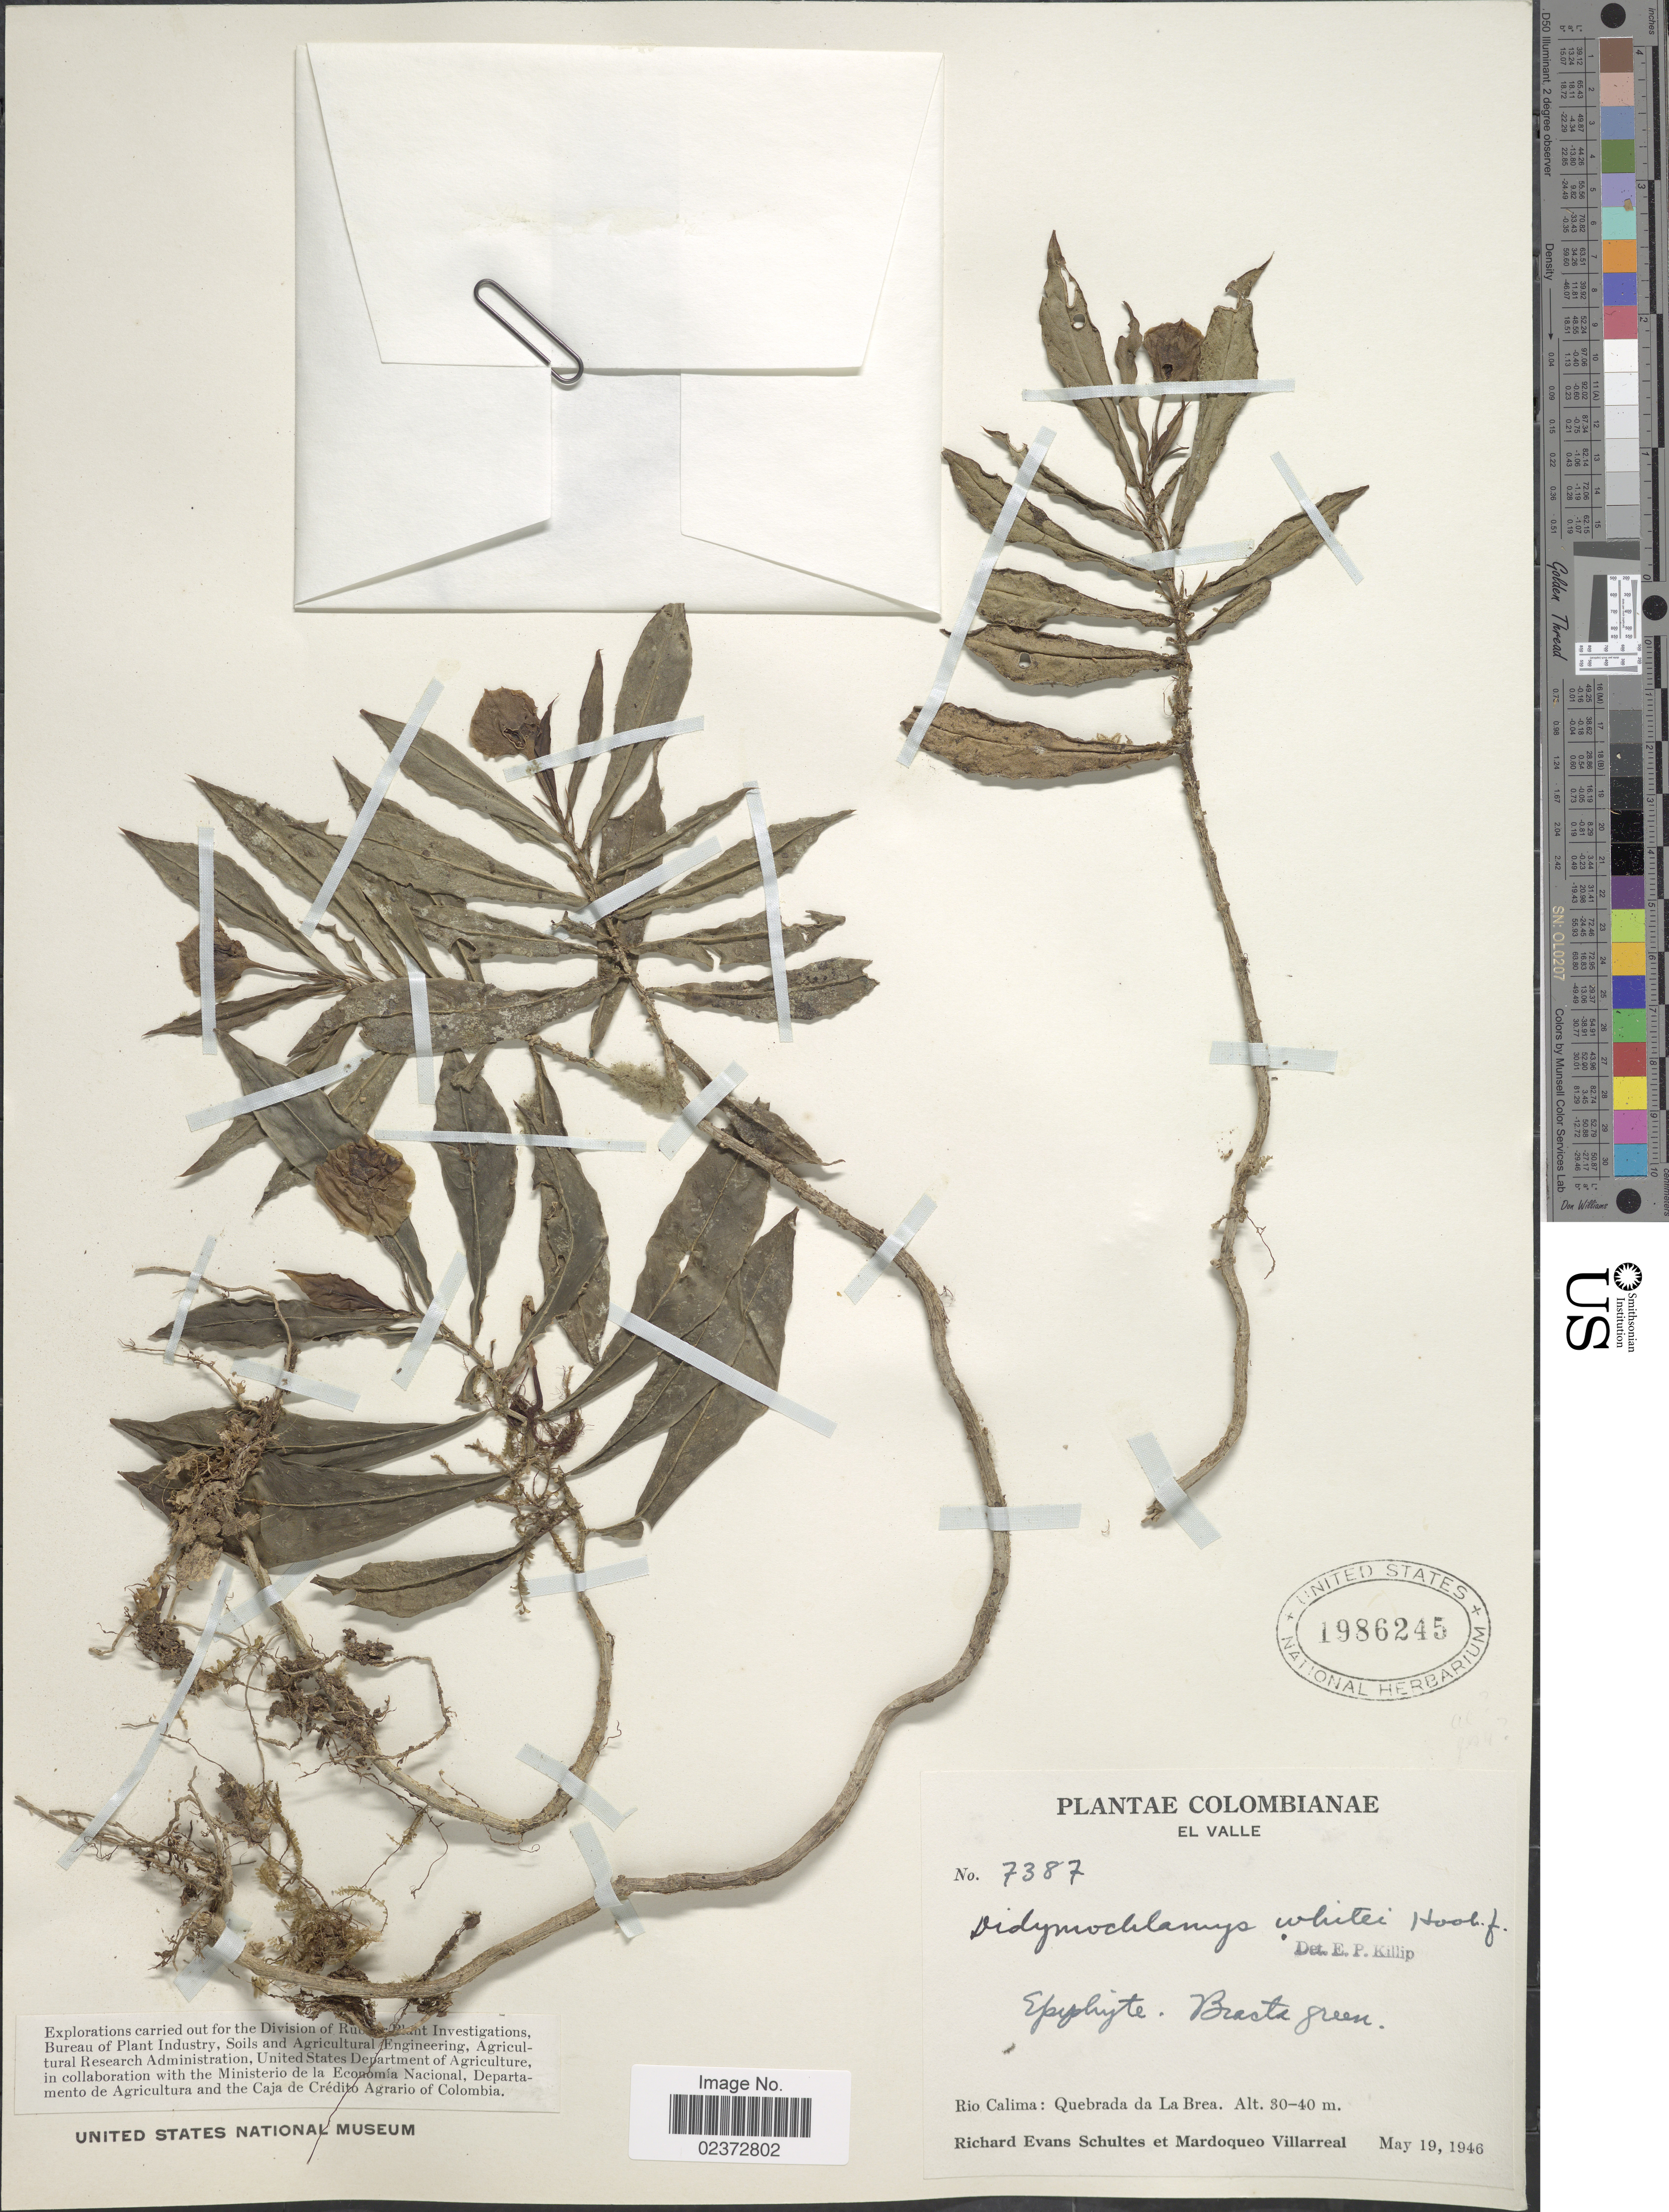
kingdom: Plantae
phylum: Tracheophyta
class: Magnoliopsida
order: Gentianales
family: Rubiaceae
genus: Didymochlamys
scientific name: Didymochlamys whitei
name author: Hook. f.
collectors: R. E. Schultes & M. Villareal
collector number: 7387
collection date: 1946-05-19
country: Colombia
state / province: Valle del Cauca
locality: Rio Calima: Quebrada da La Brea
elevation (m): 30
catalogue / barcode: US 1986245